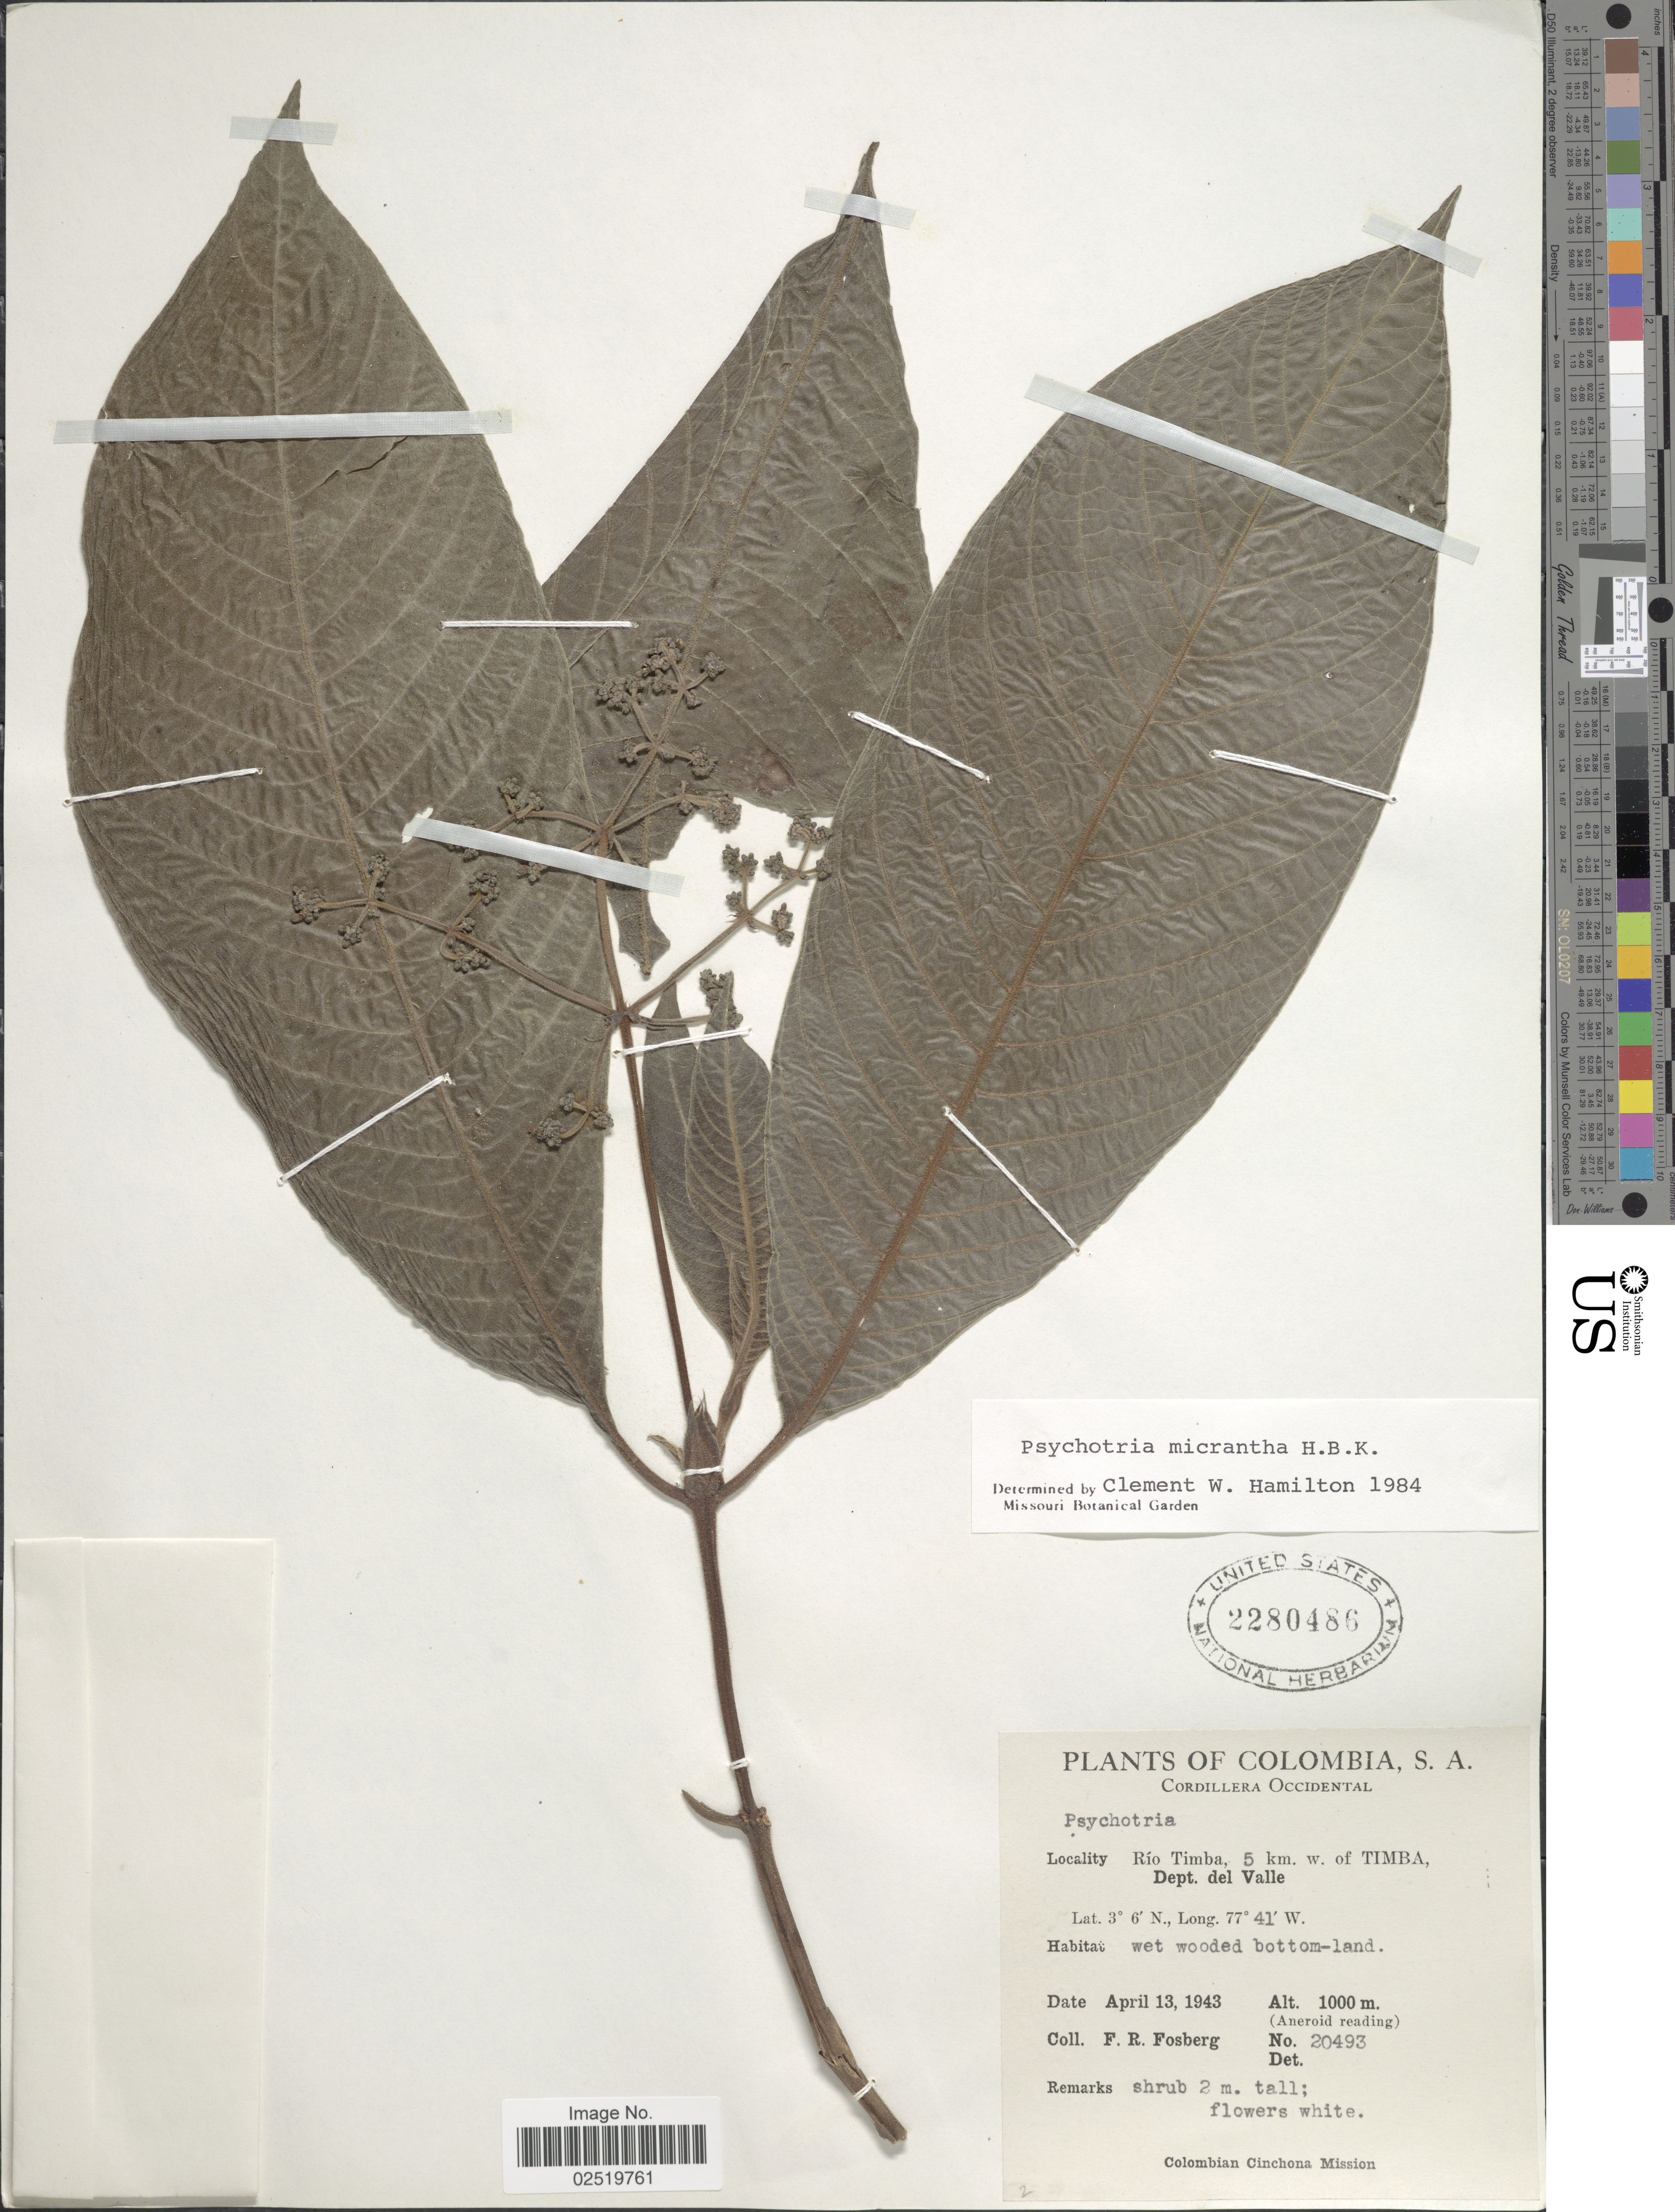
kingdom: Plantae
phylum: Tracheophyta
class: Magnoliopsida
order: Gentianales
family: Rubiaceae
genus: Psychotria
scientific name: Psychotria micrantha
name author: Kunth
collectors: F. R. Fosberg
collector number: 20493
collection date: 1943-04-13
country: Colombia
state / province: Valle del Cauca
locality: Cordillera Occidental, Rio Timba, 5 km. w. of Timba, Dept. del Valle.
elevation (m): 1000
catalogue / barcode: US 2280486